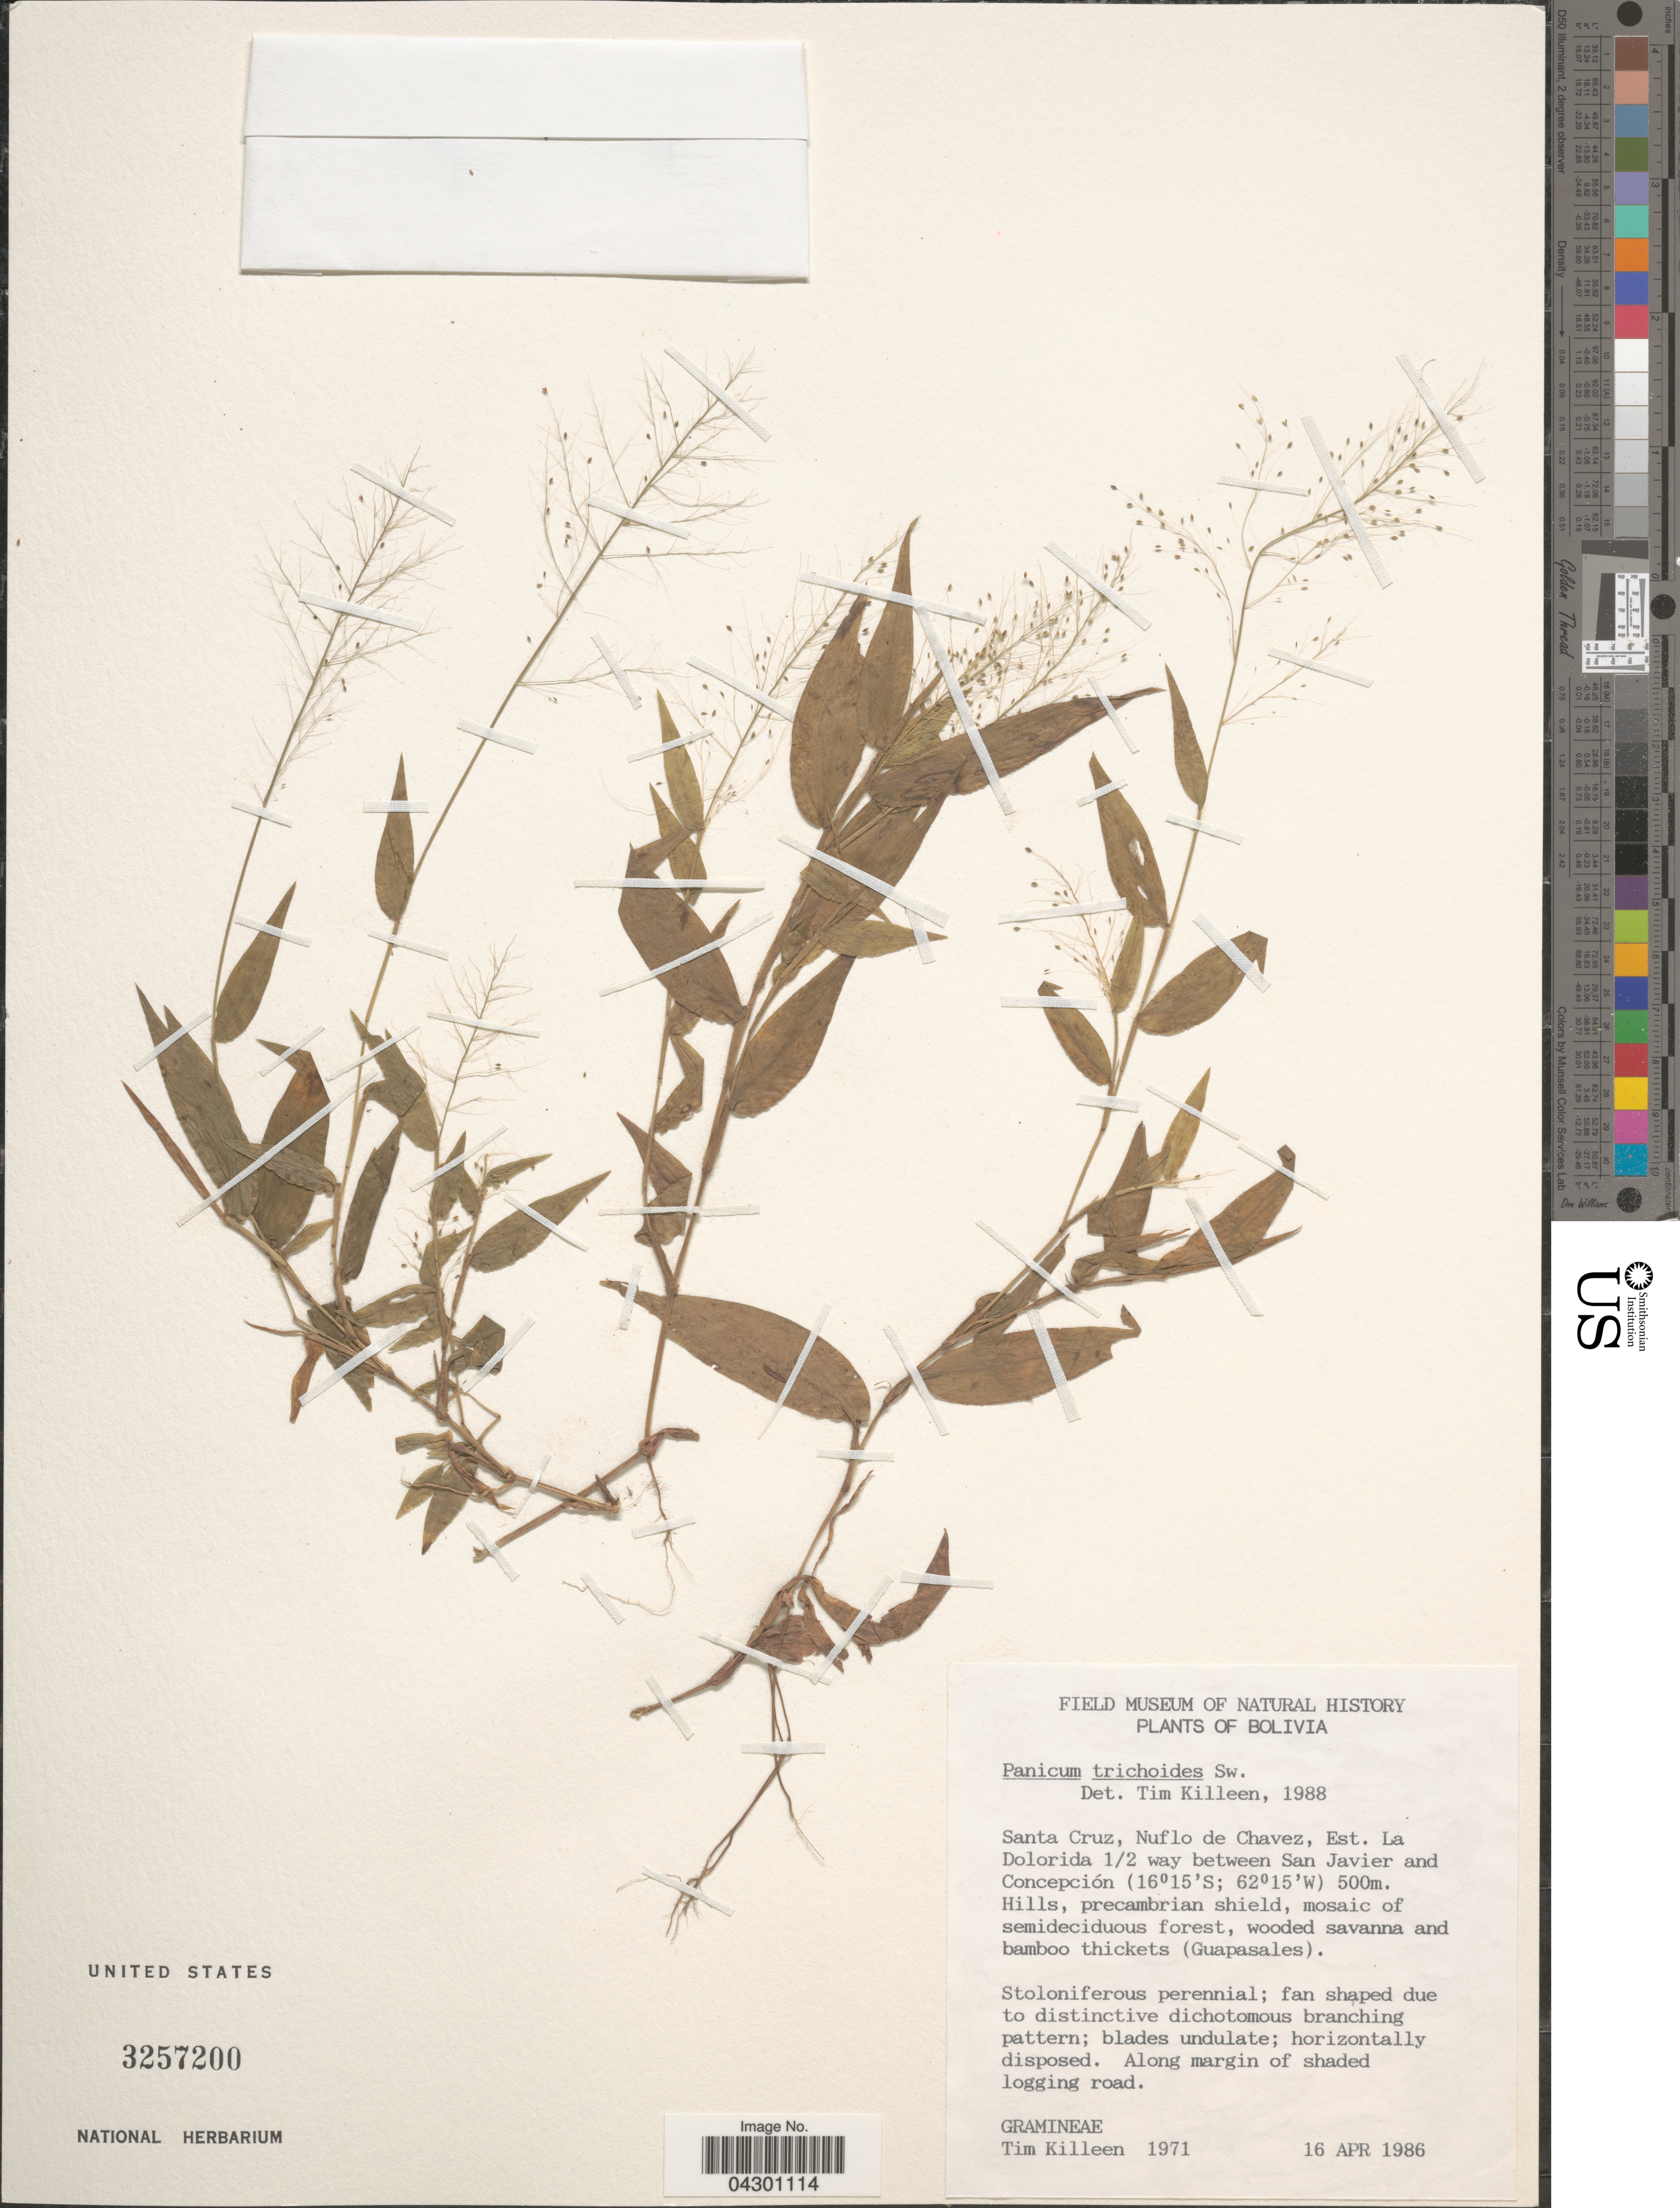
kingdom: Plantae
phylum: Tracheophyta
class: Liliopsida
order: Poales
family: Poaceae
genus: Panicum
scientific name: Panicum trichoides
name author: Sw.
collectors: T. J. Killeen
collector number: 1971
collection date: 1986-04-16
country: Bolivia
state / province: Santa Cruz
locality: Nuflo de Chavez, Est. La Dolorida 1/2 way between San Javier and Concepción.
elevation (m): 500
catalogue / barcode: US 3257200